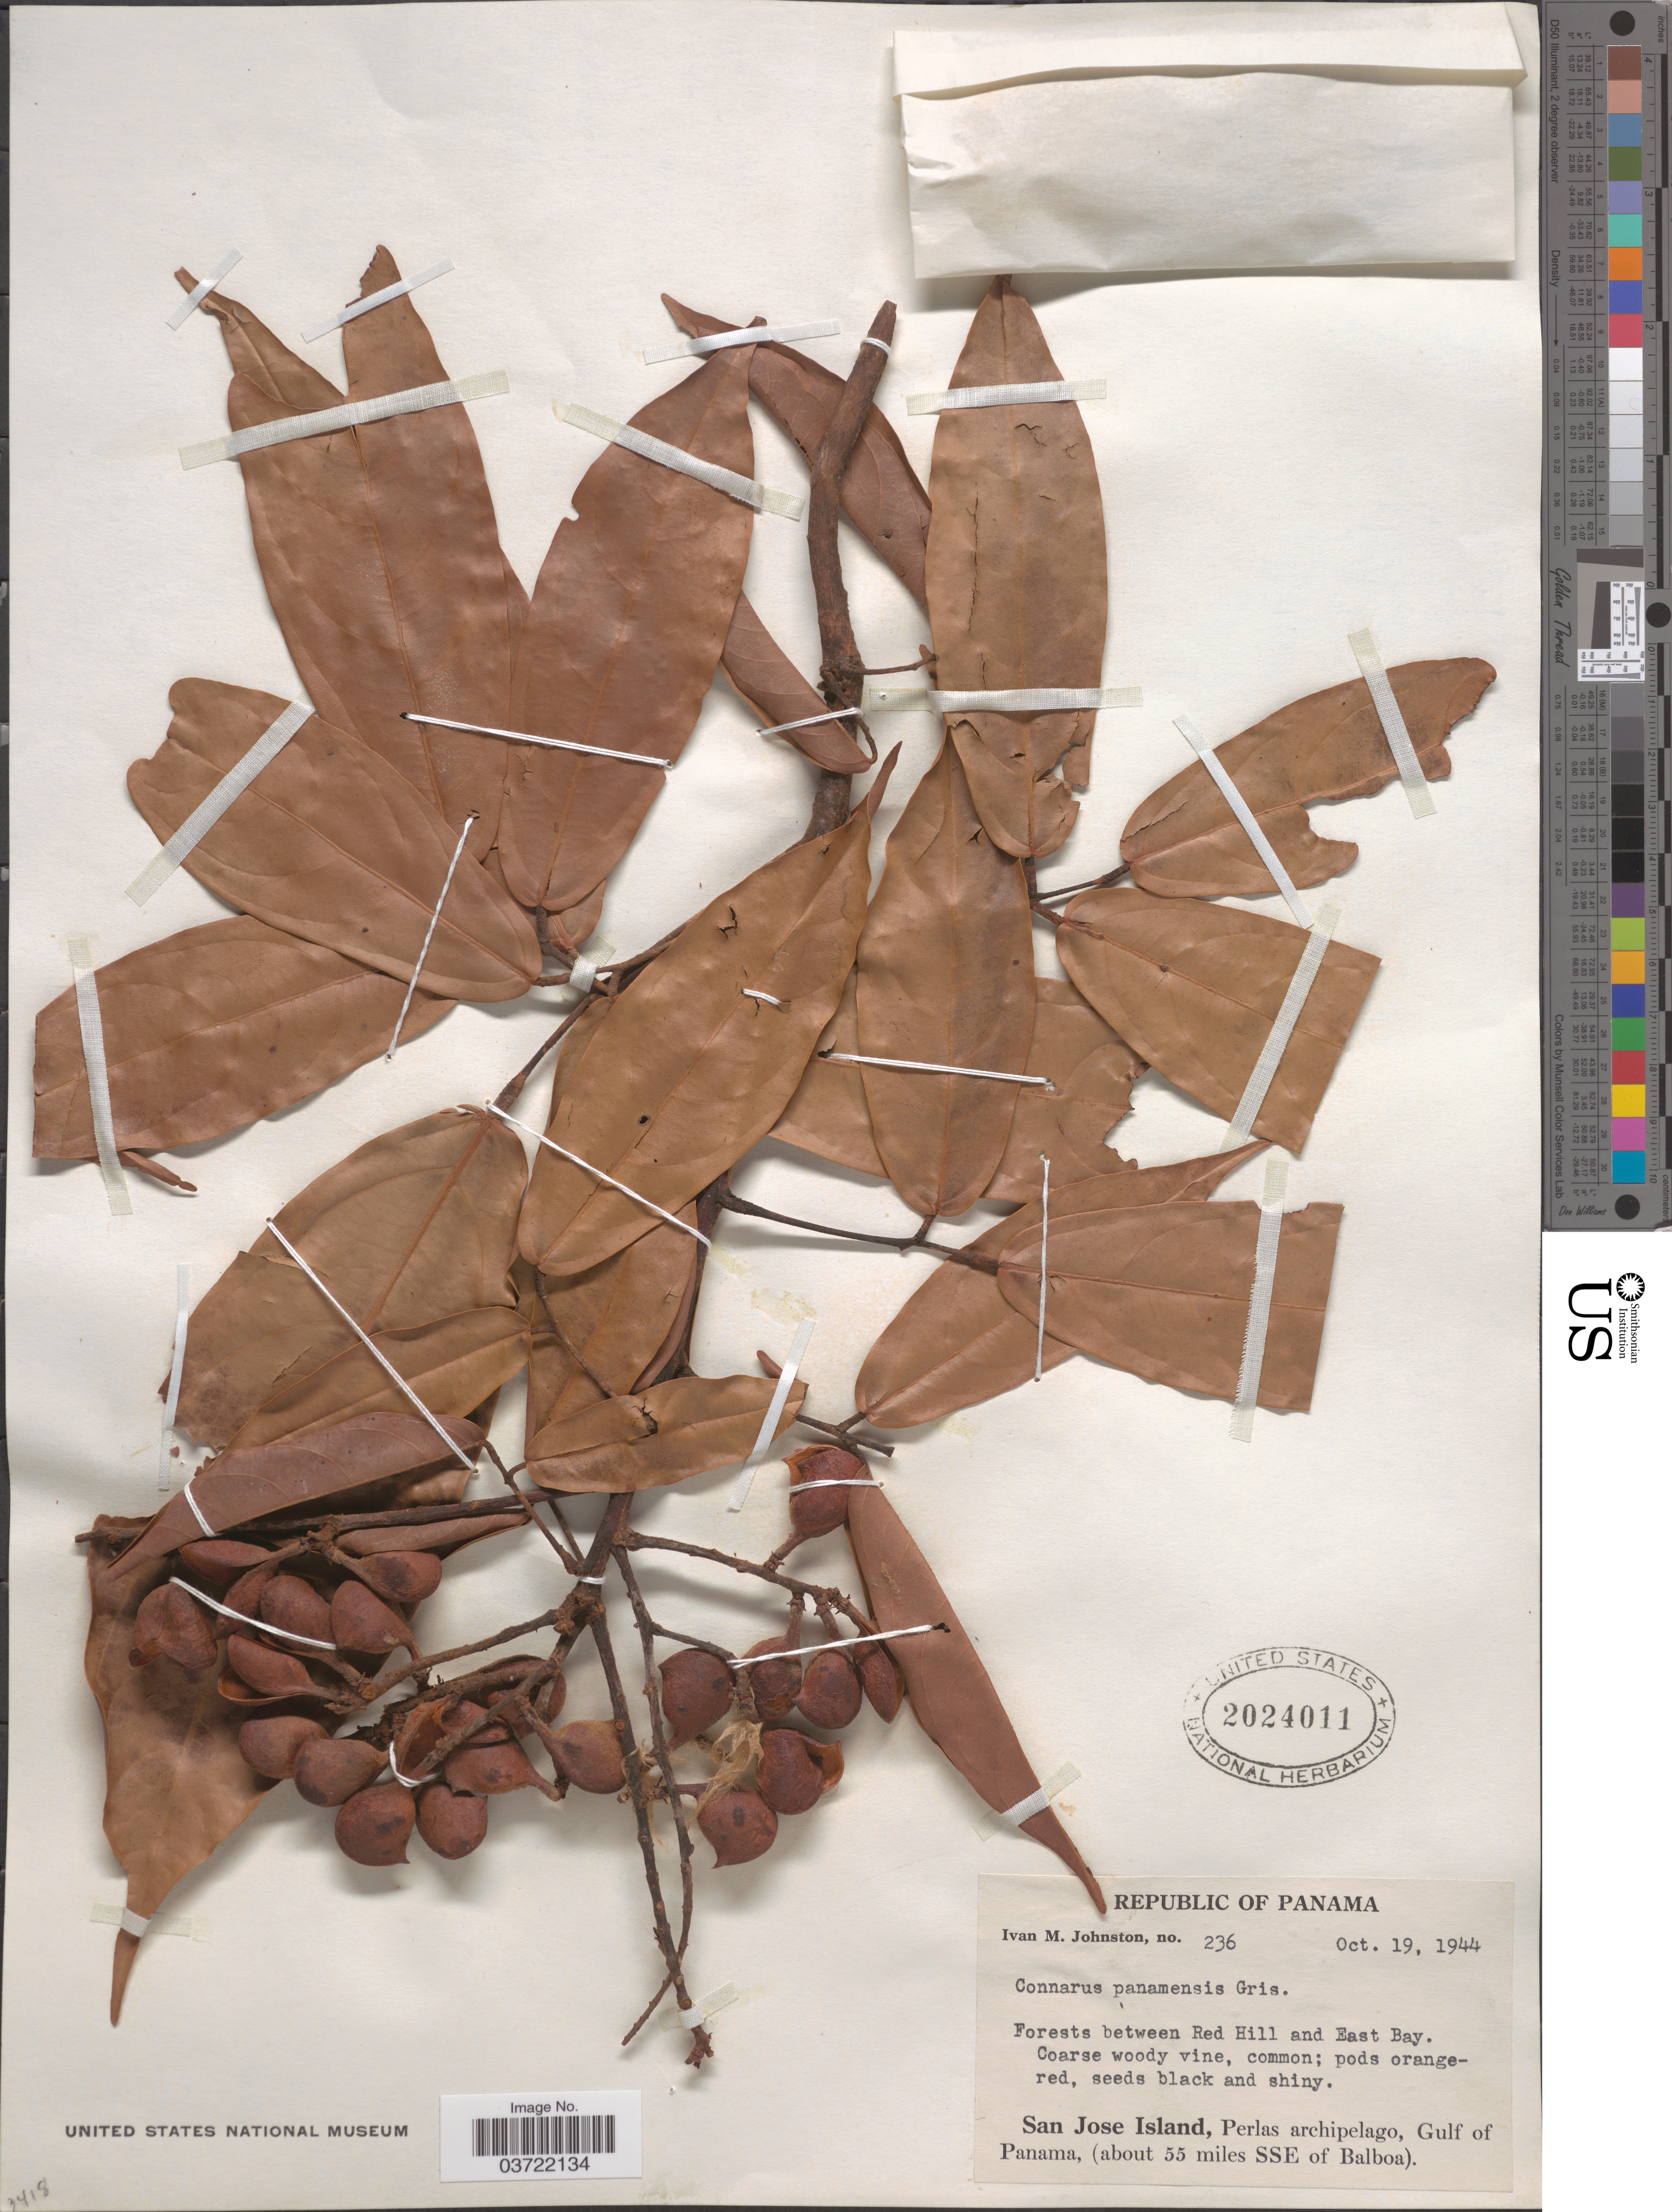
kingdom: Plantae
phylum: Tracheophyta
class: Magnoliopsida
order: Oxalidales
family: Connaraceae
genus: Connarus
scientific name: Connarus palawanensis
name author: Elmer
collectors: I.M. Johnston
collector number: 236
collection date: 1944-10-19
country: Panama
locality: Forest between Red Hill and East Bay. San Jose Island, Perlas archipelago, Gulf of Panama, (about 55 miles SSE of Balboa).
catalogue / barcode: US 2024011